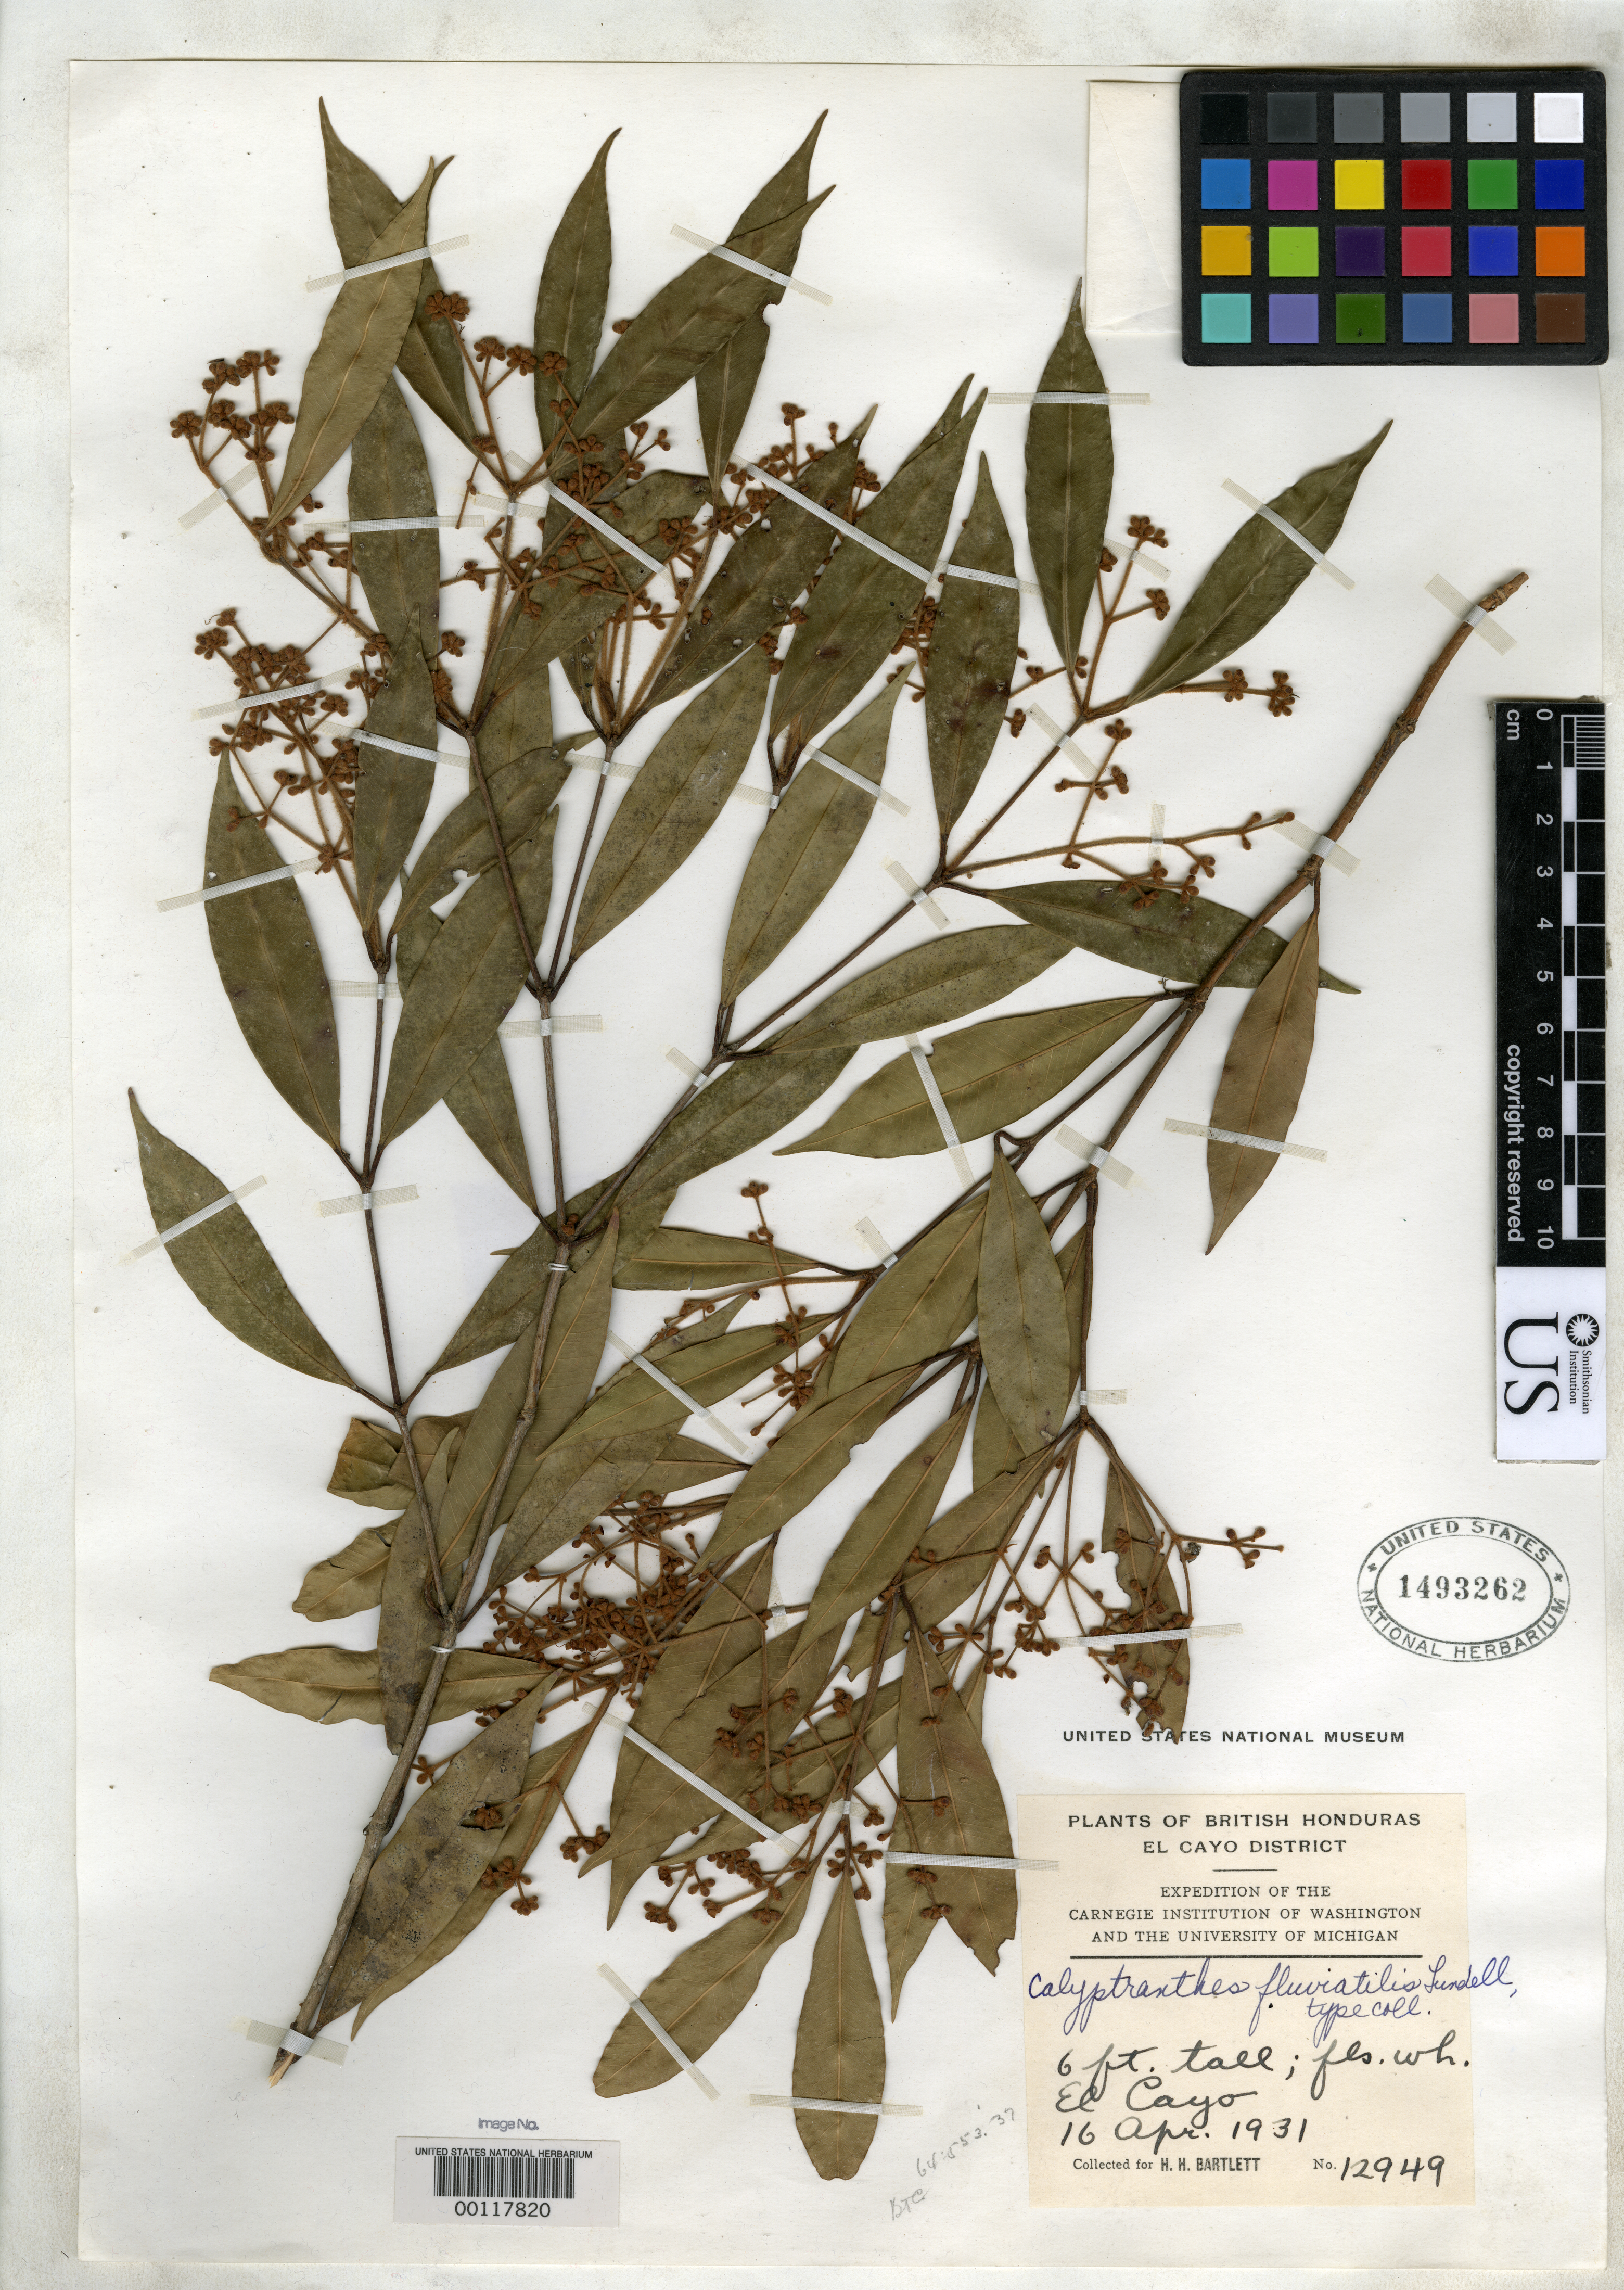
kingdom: Plantae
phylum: Tracheophyta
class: Magnoliopsida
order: Myrtales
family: Myrtaceae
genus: Calyptranthes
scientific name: Calyptranthes fluviatilis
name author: Lundell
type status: Isotype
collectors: H. H. Bartlett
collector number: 12949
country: Belize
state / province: Cayo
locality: El Cayo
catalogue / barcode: US 1493262